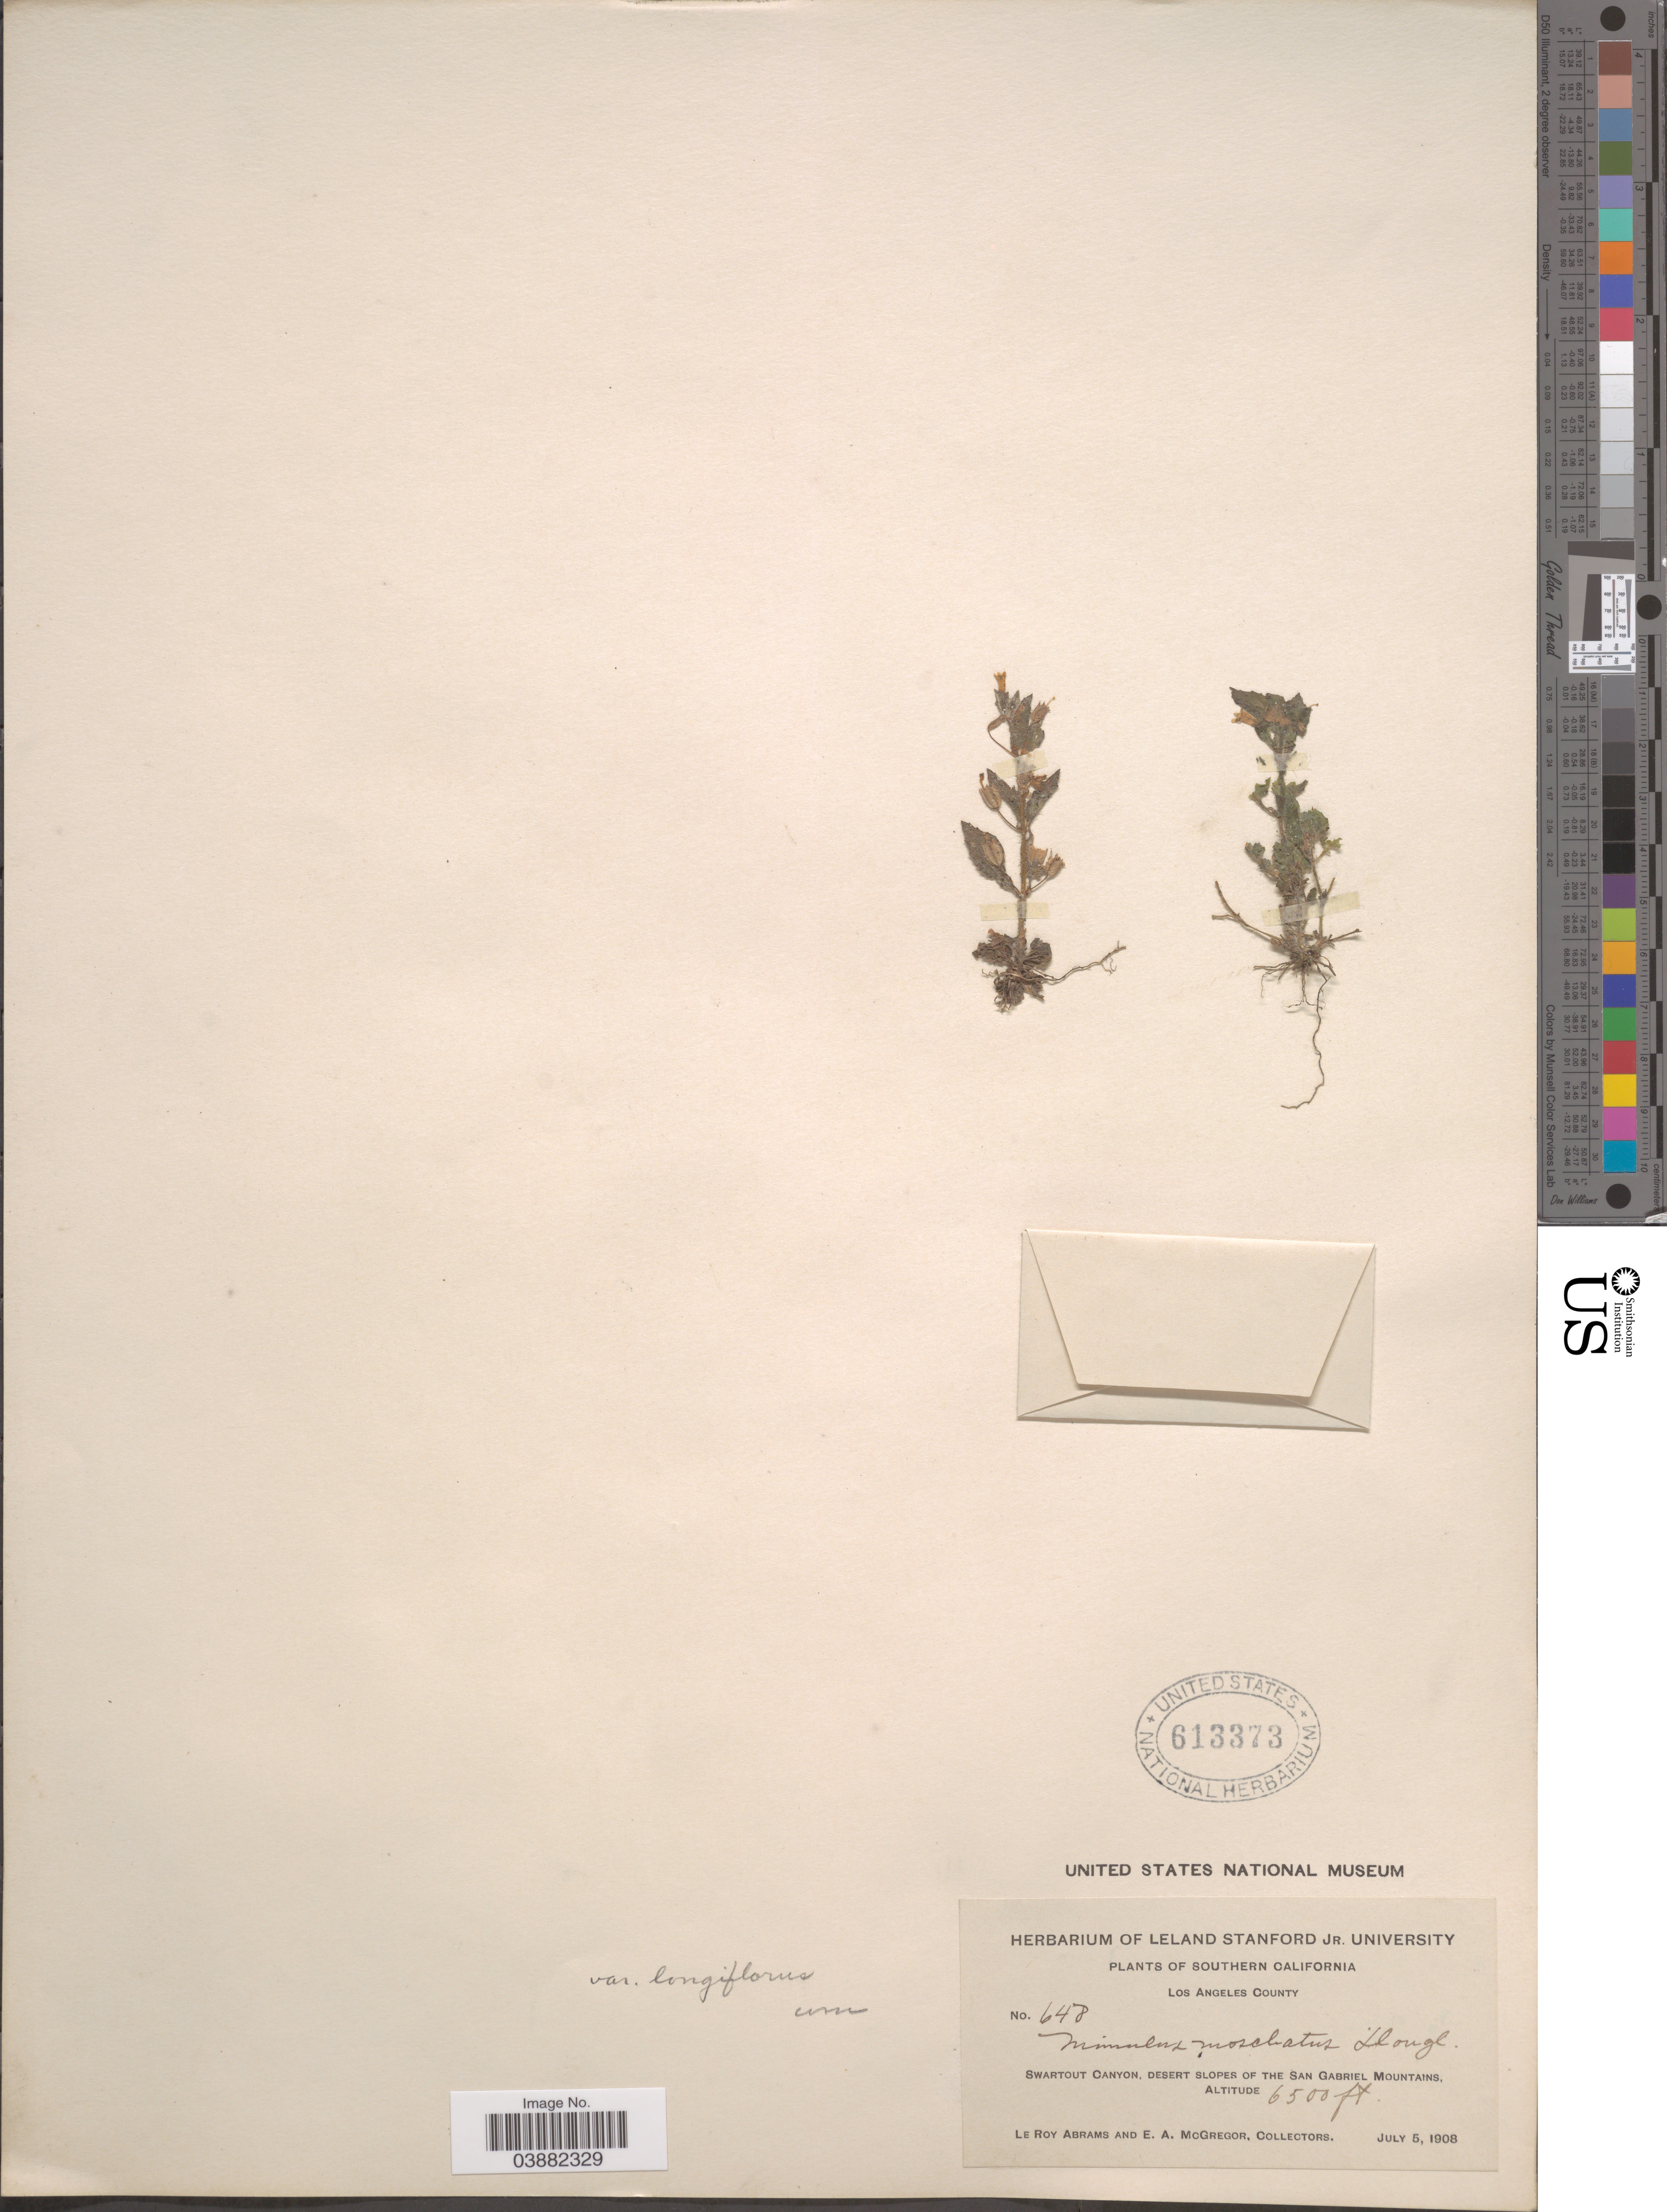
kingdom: Plantae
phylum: Tracheophyta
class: Magnoliopsida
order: Lamiales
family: Phrymaceae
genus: Mimulus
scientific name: Mimulus moschatus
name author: Douglas ex Lindl.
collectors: L. Abrams & E. A. McGregor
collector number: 648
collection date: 1908-07-05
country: United States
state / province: California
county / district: Los Angeles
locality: Southern California. Los Angeles County. Swartout Canyon, desert slopes of the San Gabriel Mountains.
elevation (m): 1981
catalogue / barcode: US 613373